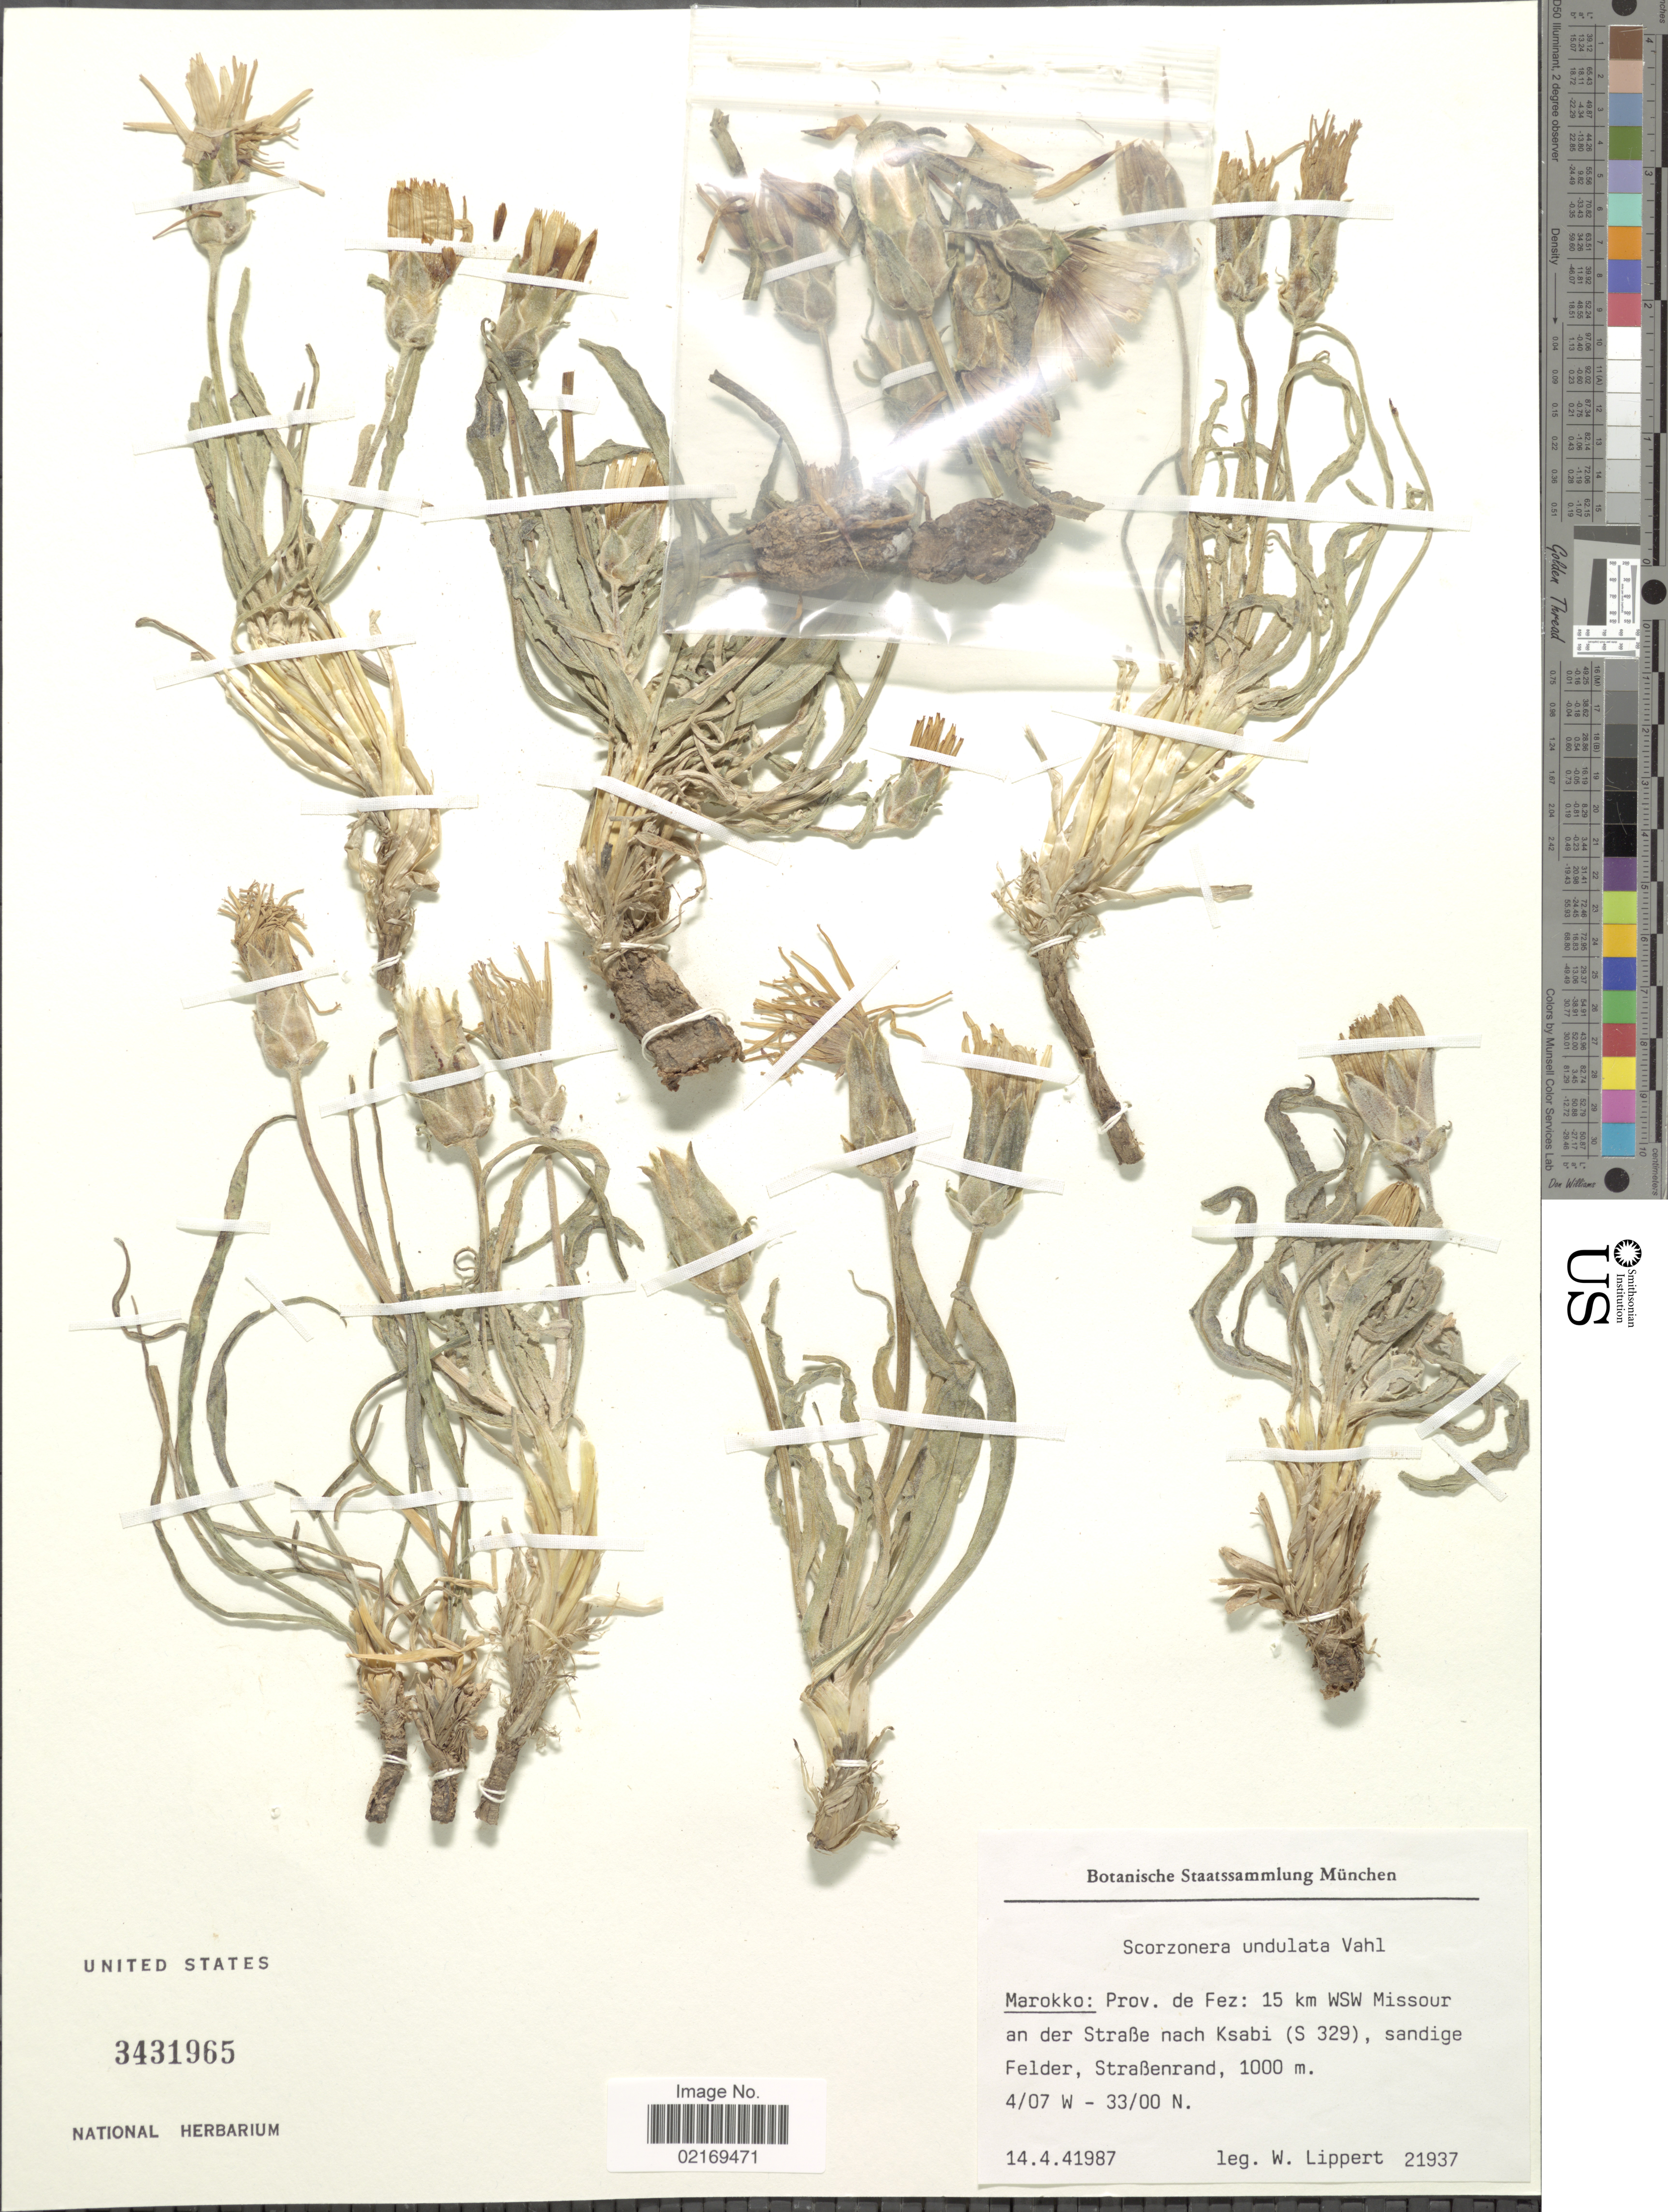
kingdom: Plantae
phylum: Tracheophyta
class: Magnoliopsida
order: Asterales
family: Asteraceae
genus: Scorzonera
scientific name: Scorzonera undulata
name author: Vahl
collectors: W. Lippert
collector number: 21937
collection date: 1987-04-14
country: Morocco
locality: Marokko, Prov. de Fez: 15 km WSW Missour an der Straße nach Ksabi (S 329), sandige Felder, Straßenrand.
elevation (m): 1000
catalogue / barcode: US 3431965